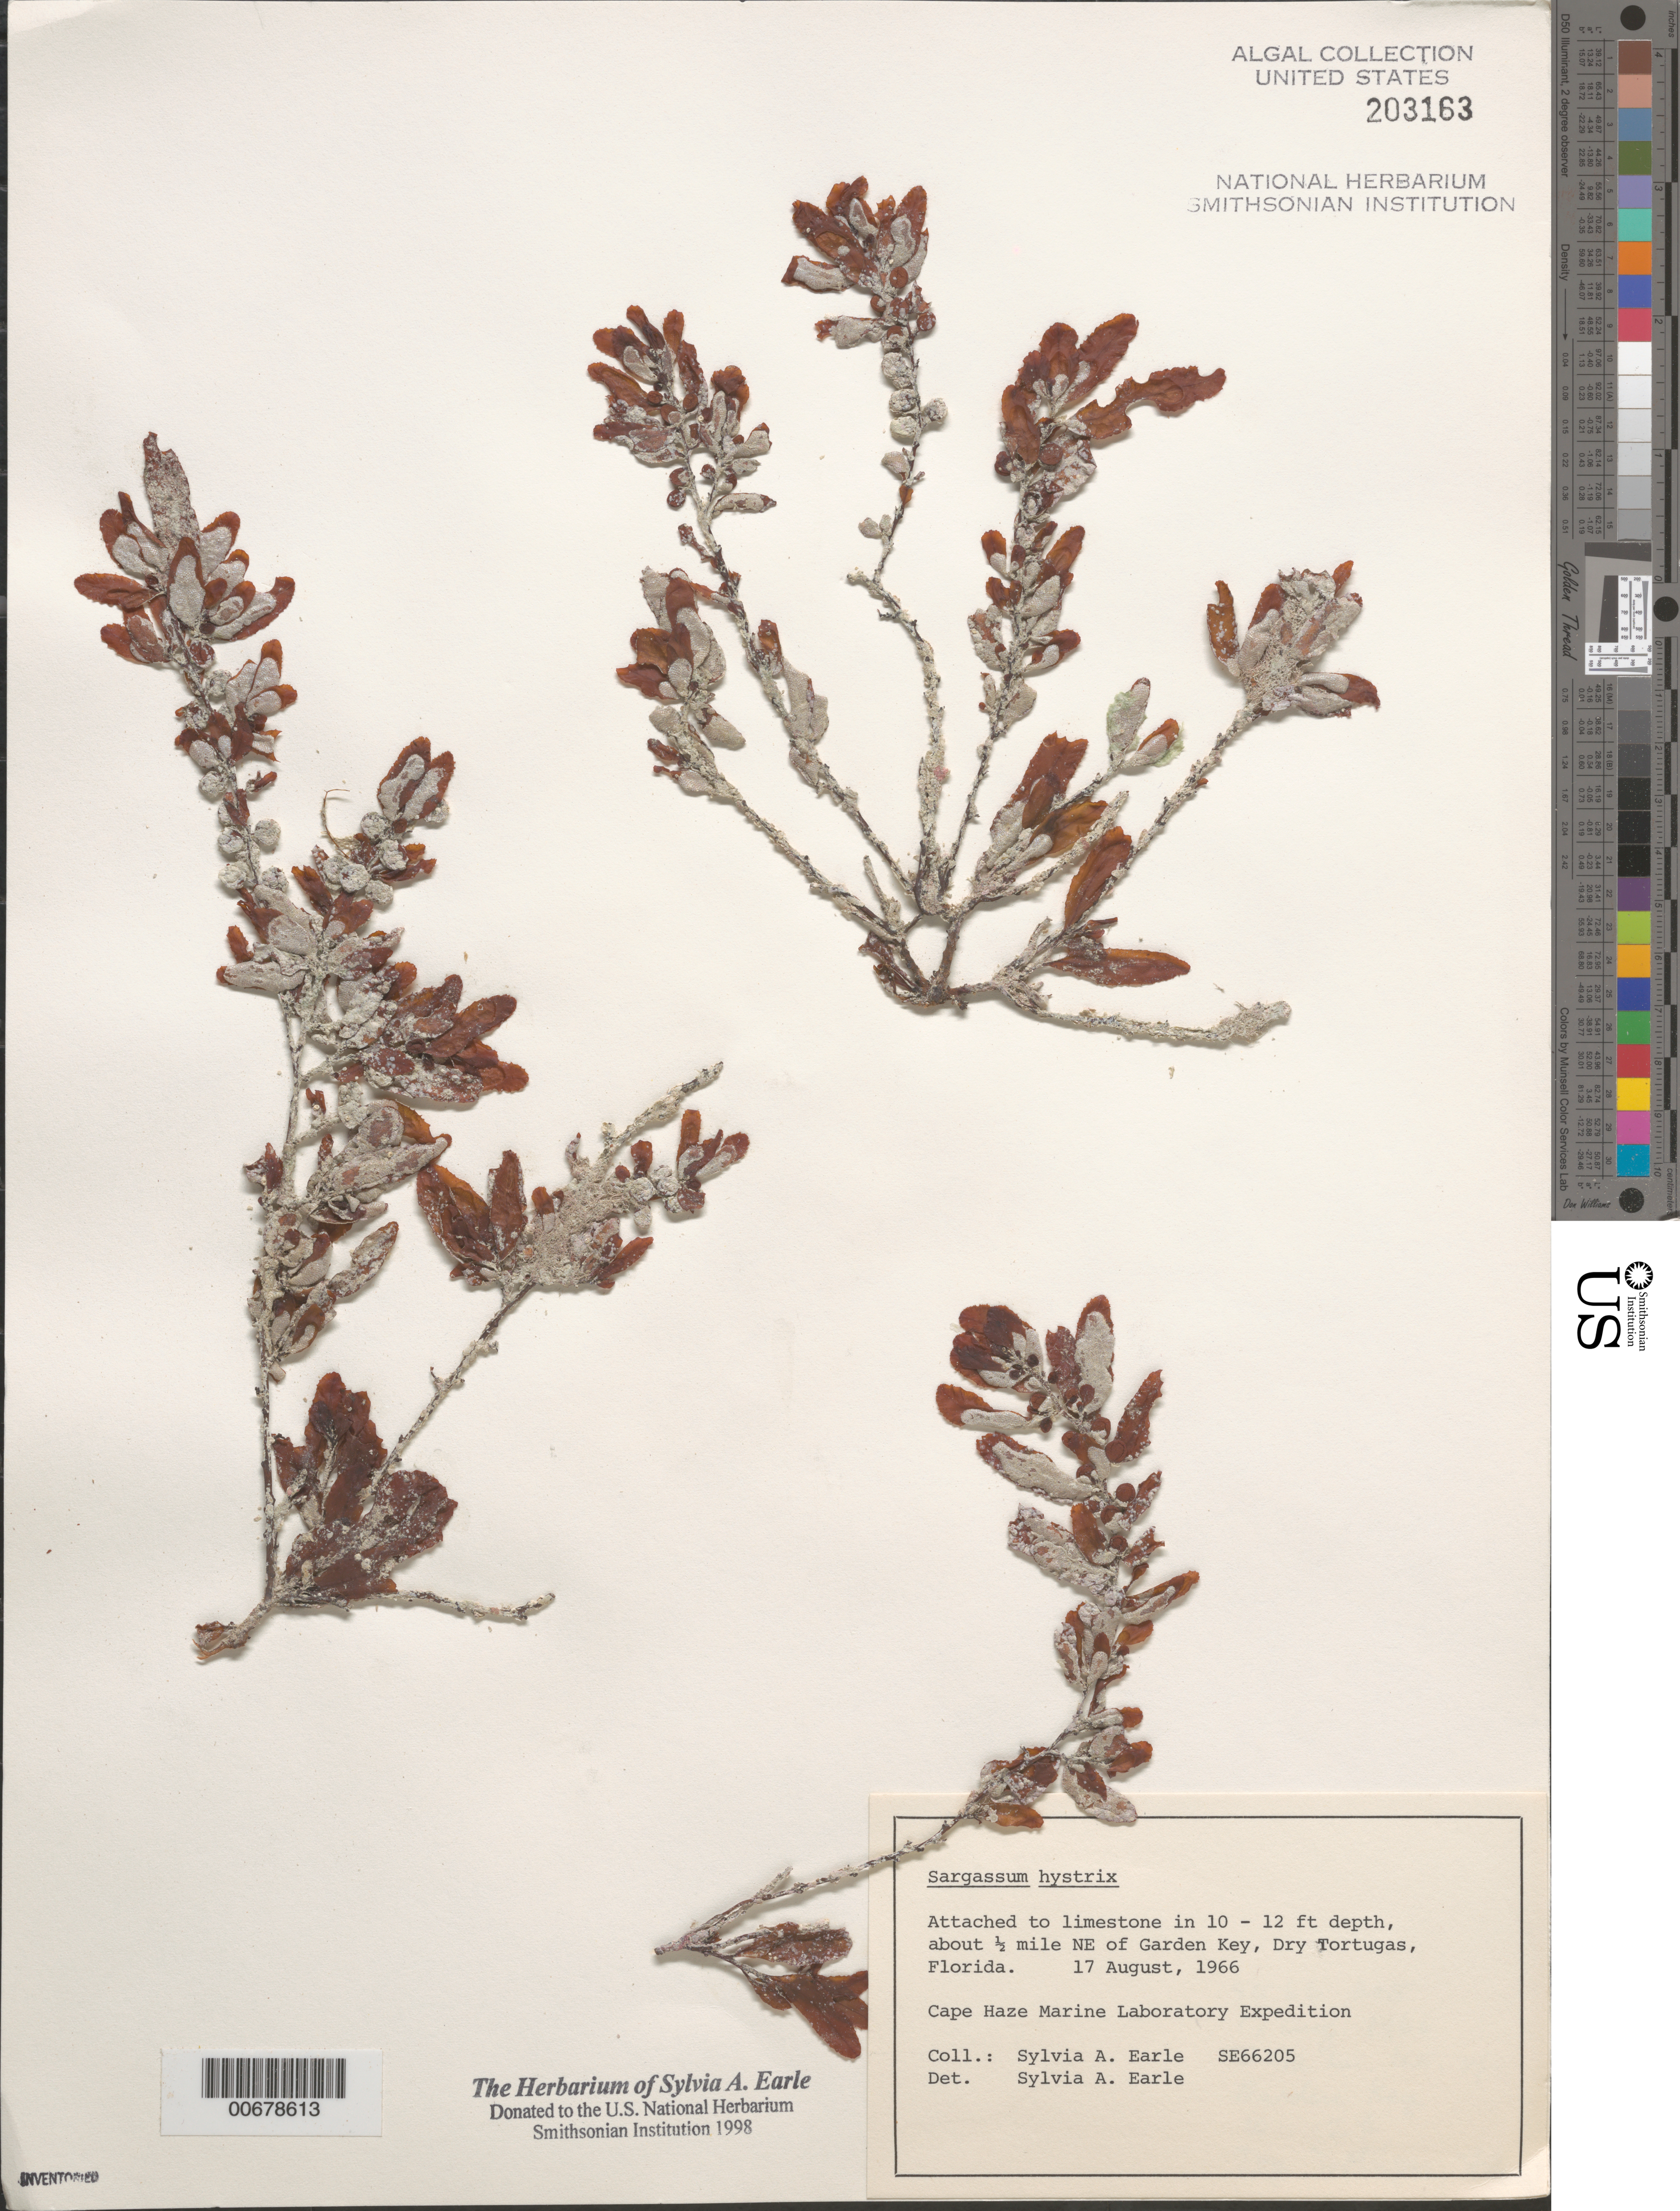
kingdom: Chromista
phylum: Ochrophyta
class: Phaeophyceae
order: Fucales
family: Sargassaceae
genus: Sargassum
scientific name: Sargassum hystrix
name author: J. Agardh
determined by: Earle, S. A.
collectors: S. A. Earle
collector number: SE 66205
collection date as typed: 17 Aug 1966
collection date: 1966-08-17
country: United States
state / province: Florida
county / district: Monroe County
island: Dry Tortugas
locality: Ca. 0.5 mile northeast of Garden Key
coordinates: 24 38.2'N, 82 52'W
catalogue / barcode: US 203163